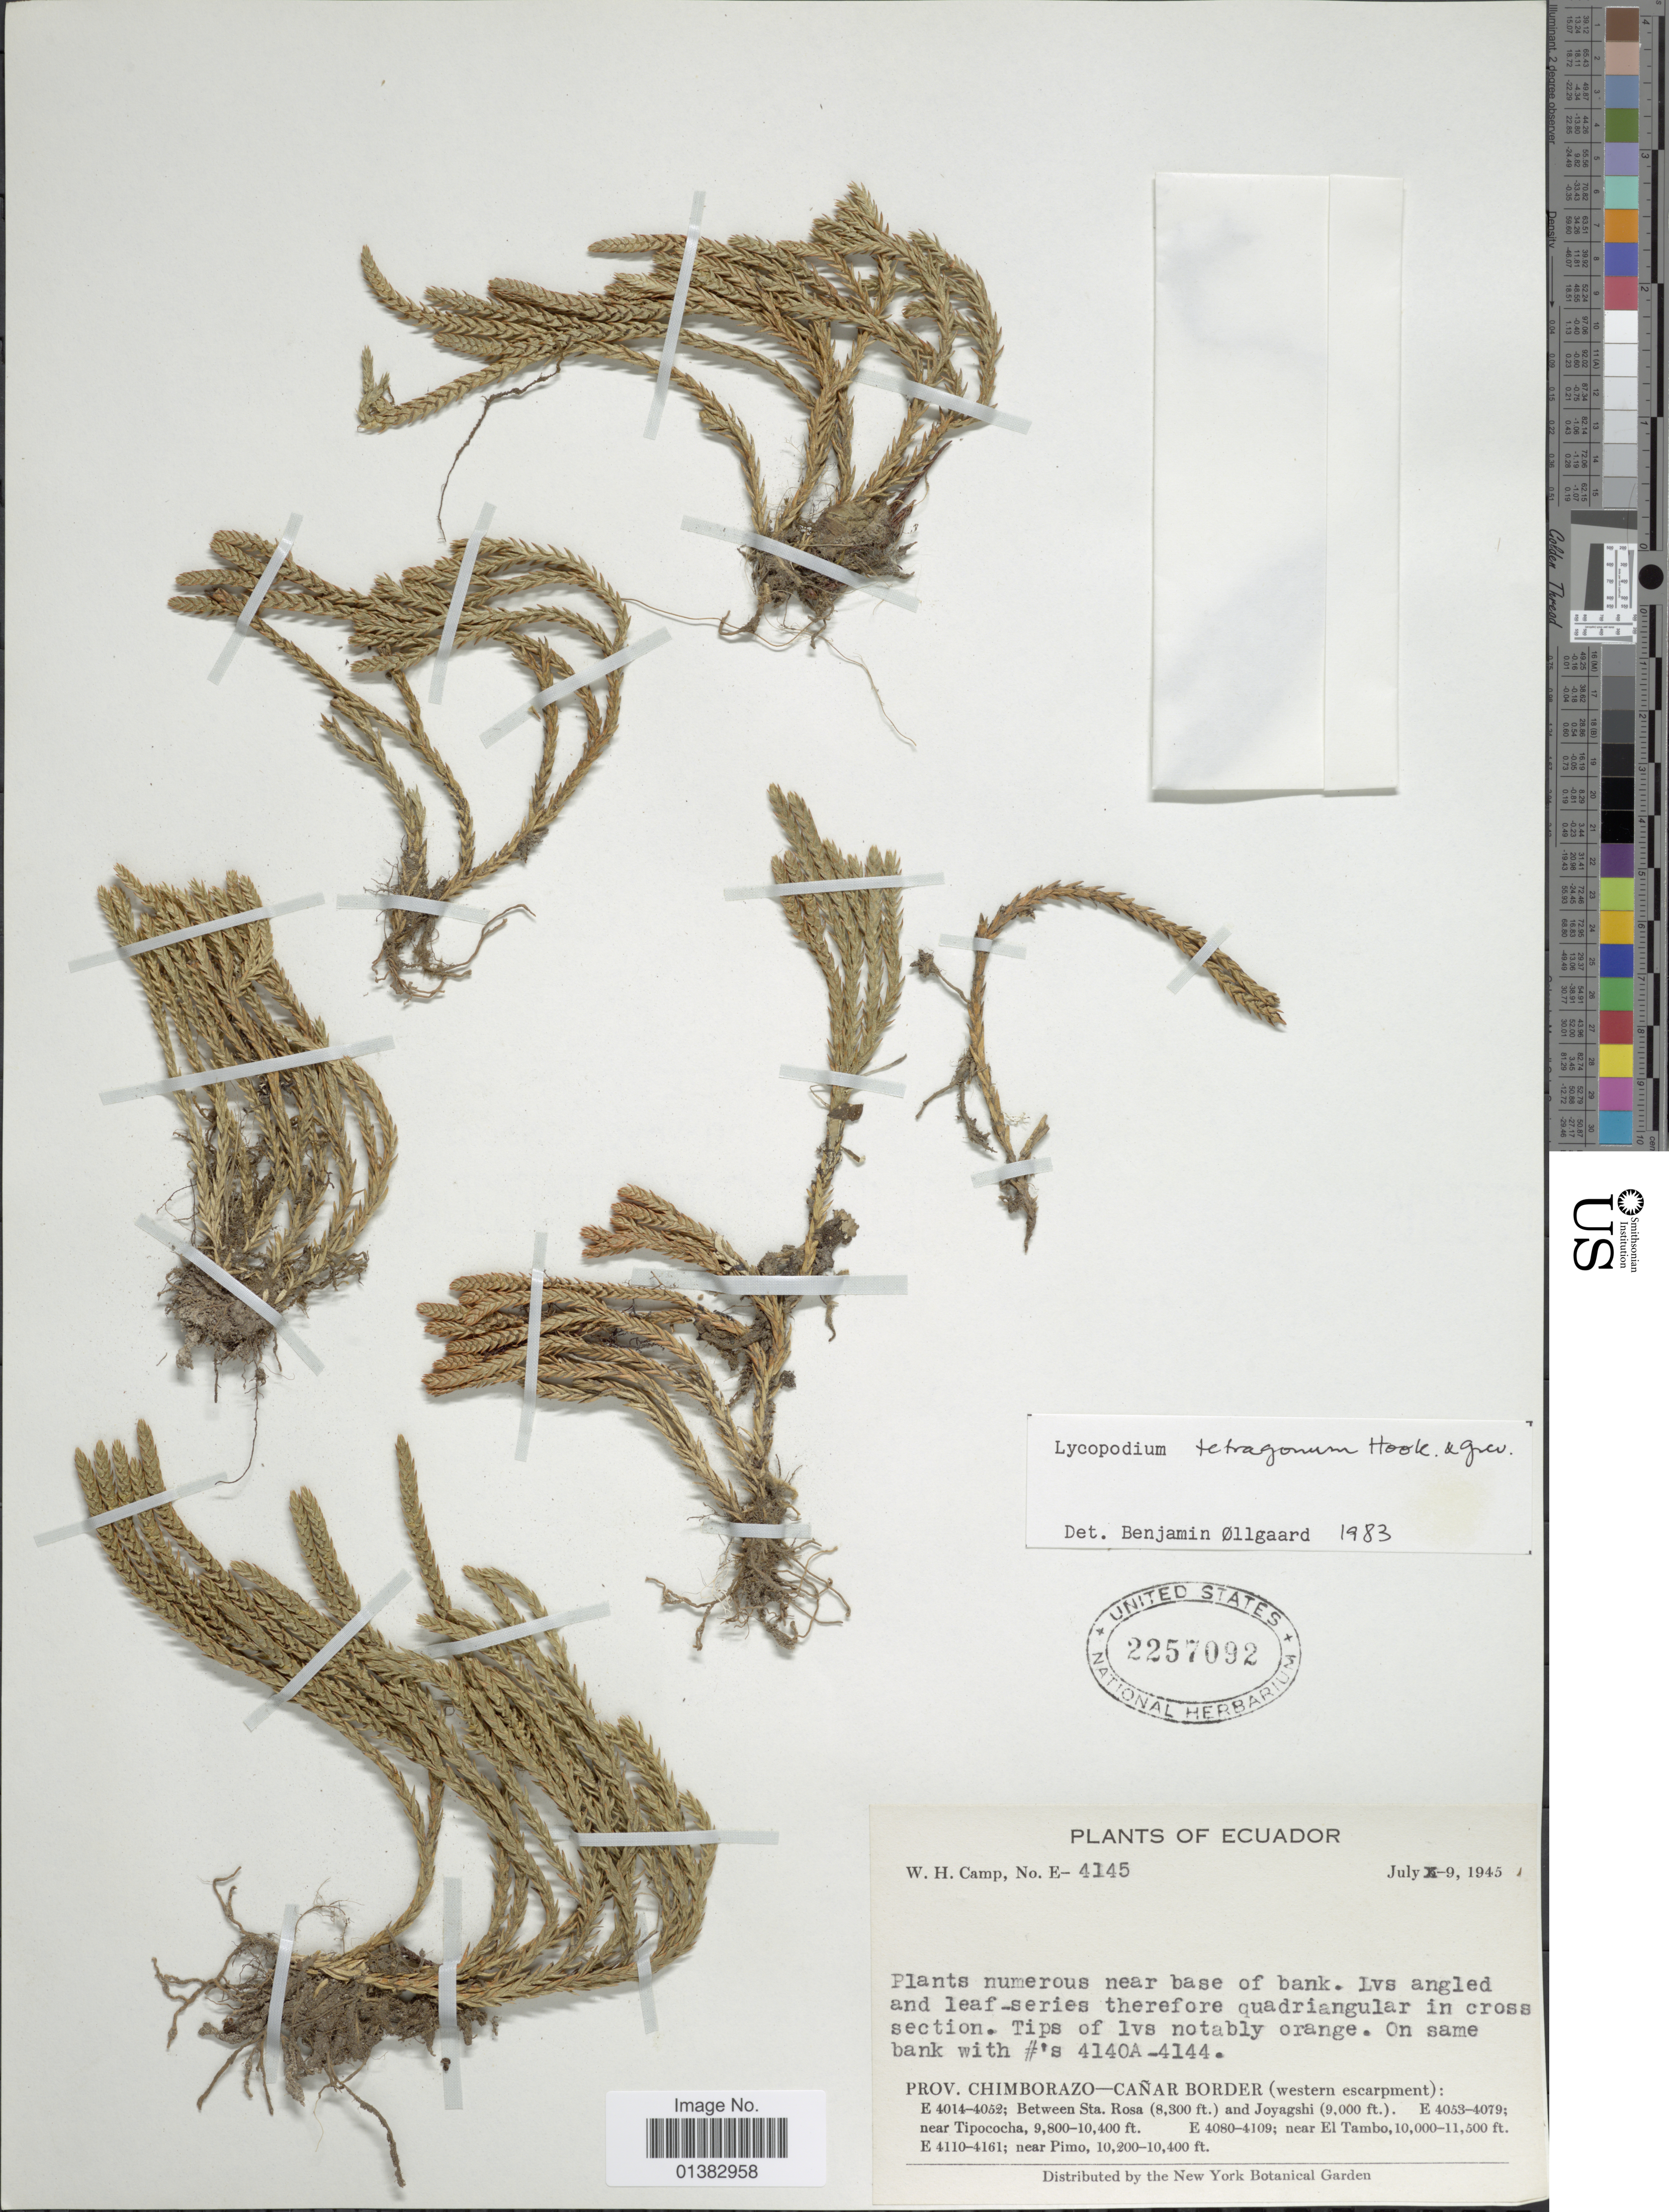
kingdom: Plantae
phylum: Tracheophyta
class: Lycopodiopsida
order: Lycopodiales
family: Lycopodiaceae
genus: Phlegmariurus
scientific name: Phlegmariurus tetragonus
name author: (Hook. & Grev.) B. Øllg.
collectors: W. H. Camp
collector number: E-4145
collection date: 1945-07-09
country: Ecuador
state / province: Chimborazo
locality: Cañar Border (western escarpment): near Pimo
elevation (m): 3109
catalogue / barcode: US 2257092